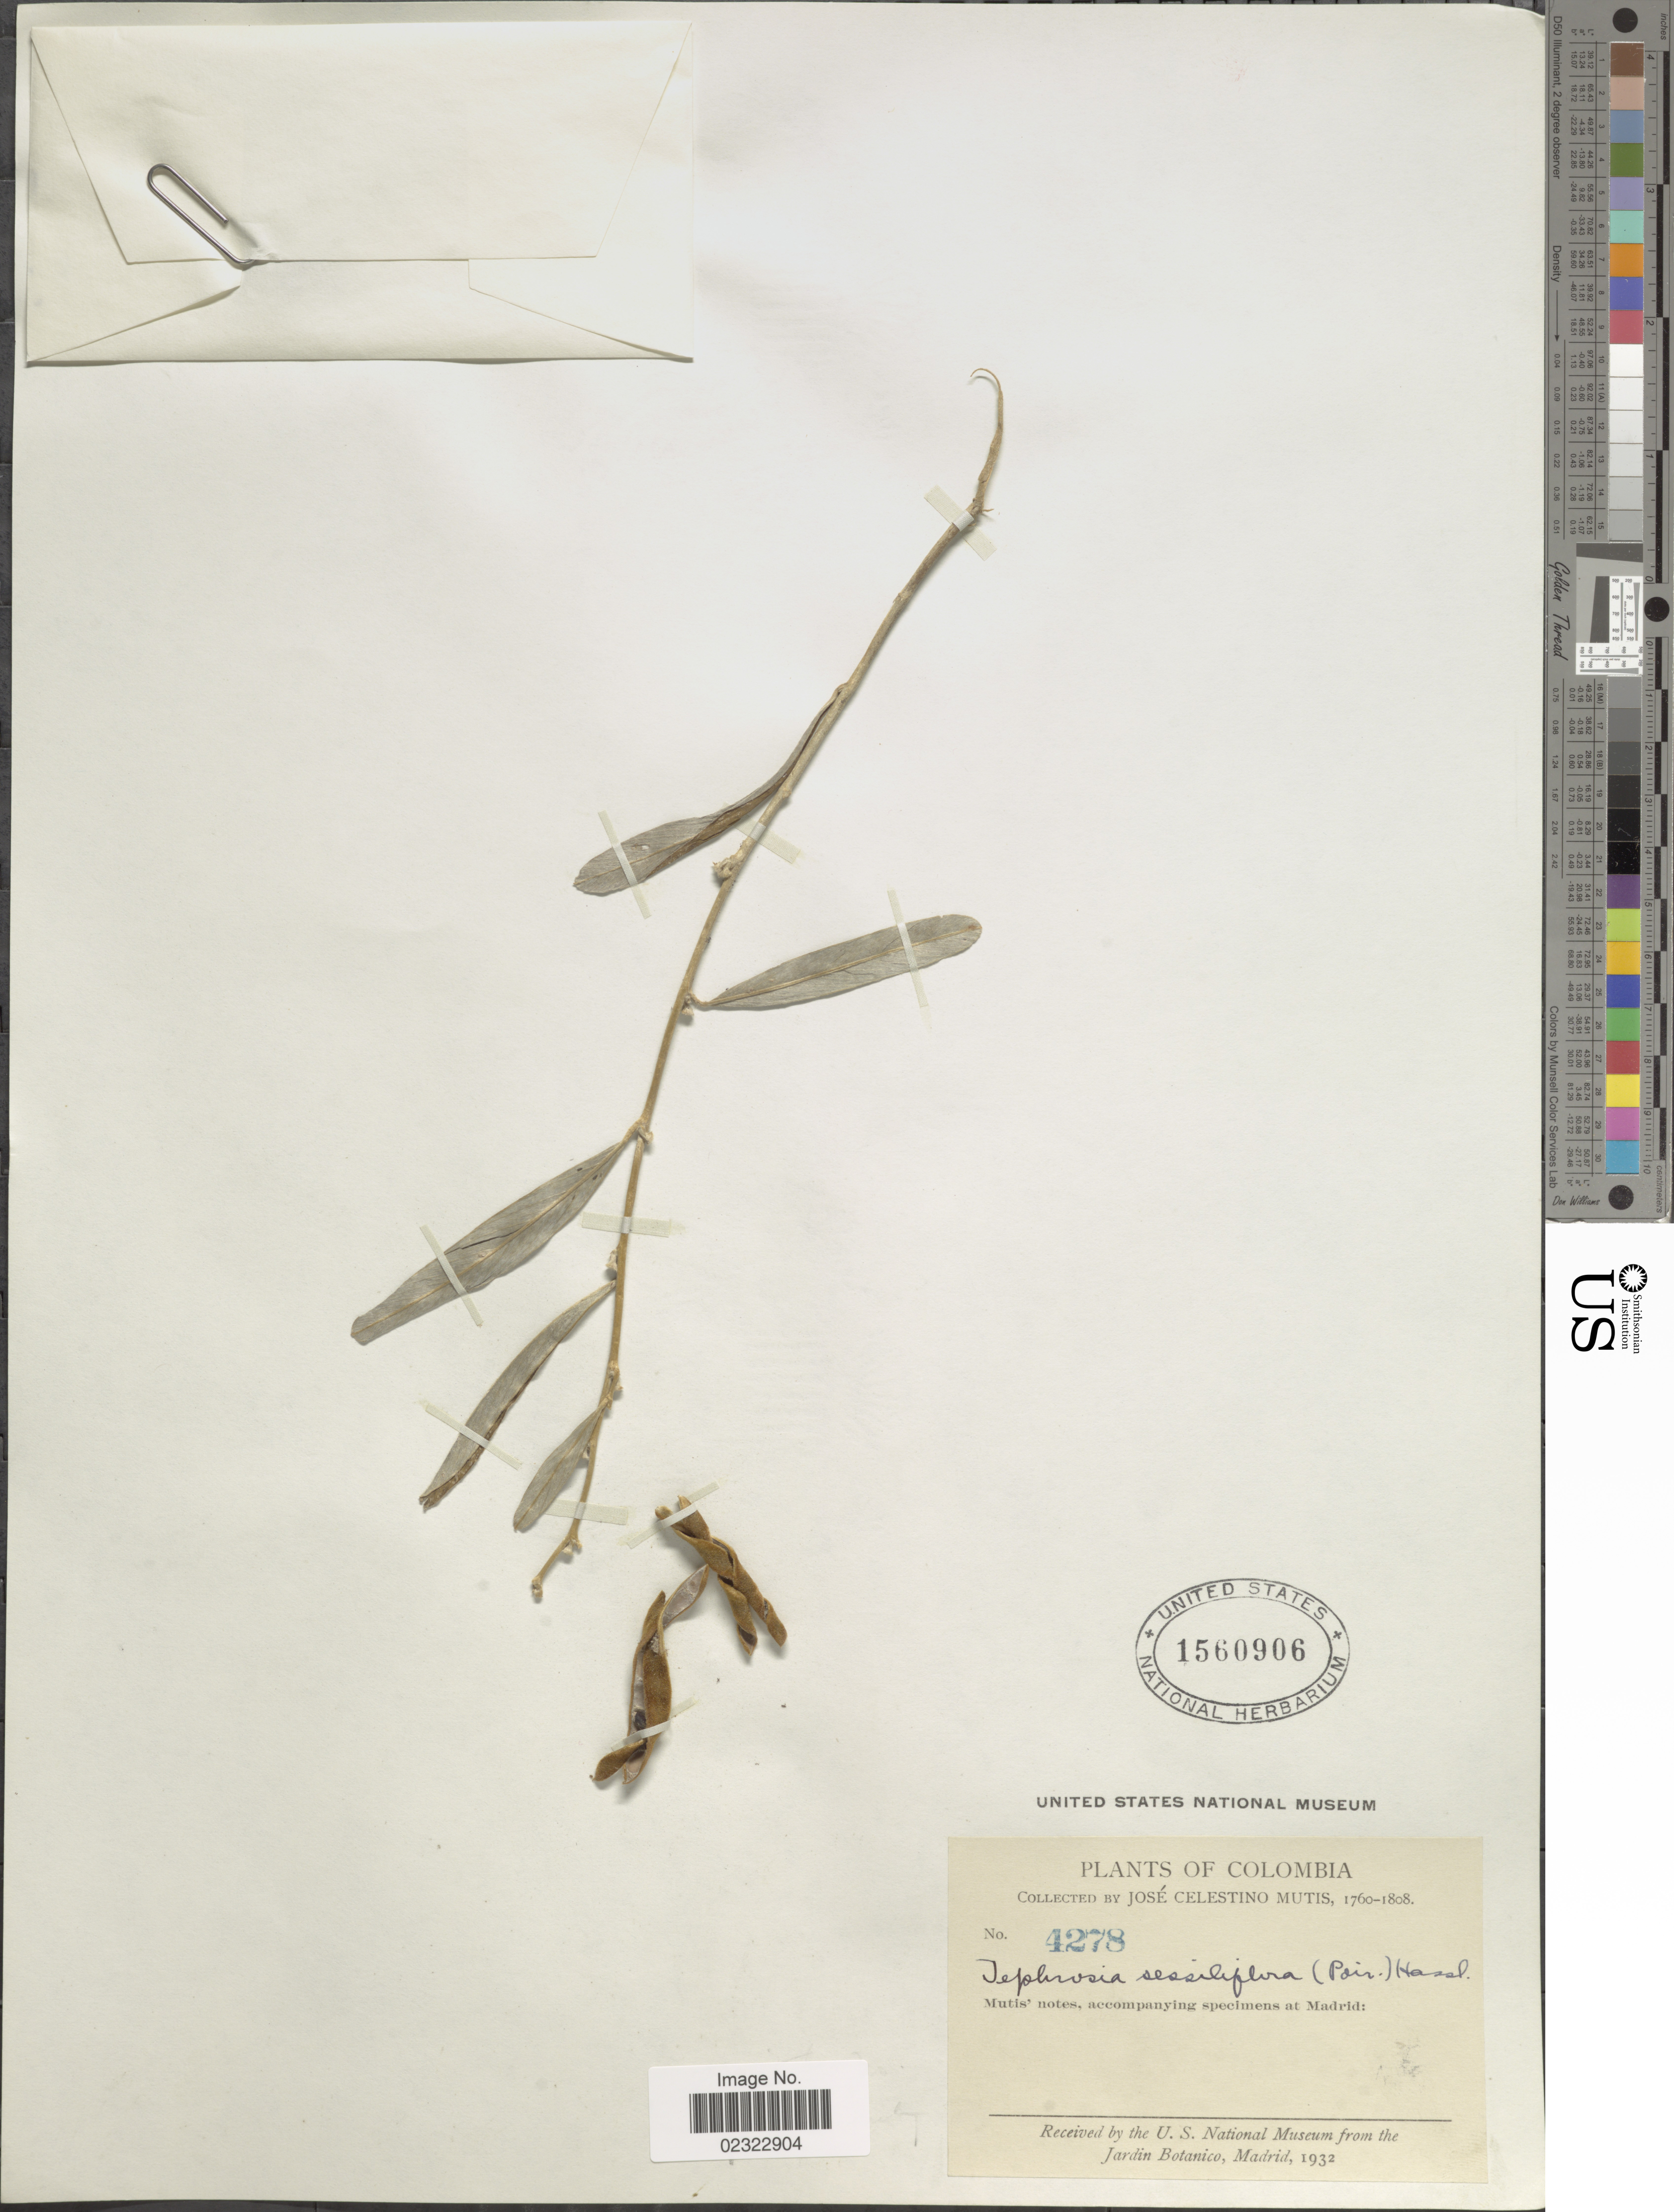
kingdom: Plantae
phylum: Tracheophyta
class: Magnoliopsida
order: Fabales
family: Fabaceae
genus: Tephrosia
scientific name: Tephrosia sessiliflora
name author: (Poir.) Hassl.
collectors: J. C. B. Mutis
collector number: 4278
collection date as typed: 1808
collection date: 1760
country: Colombia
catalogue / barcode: US 1560906